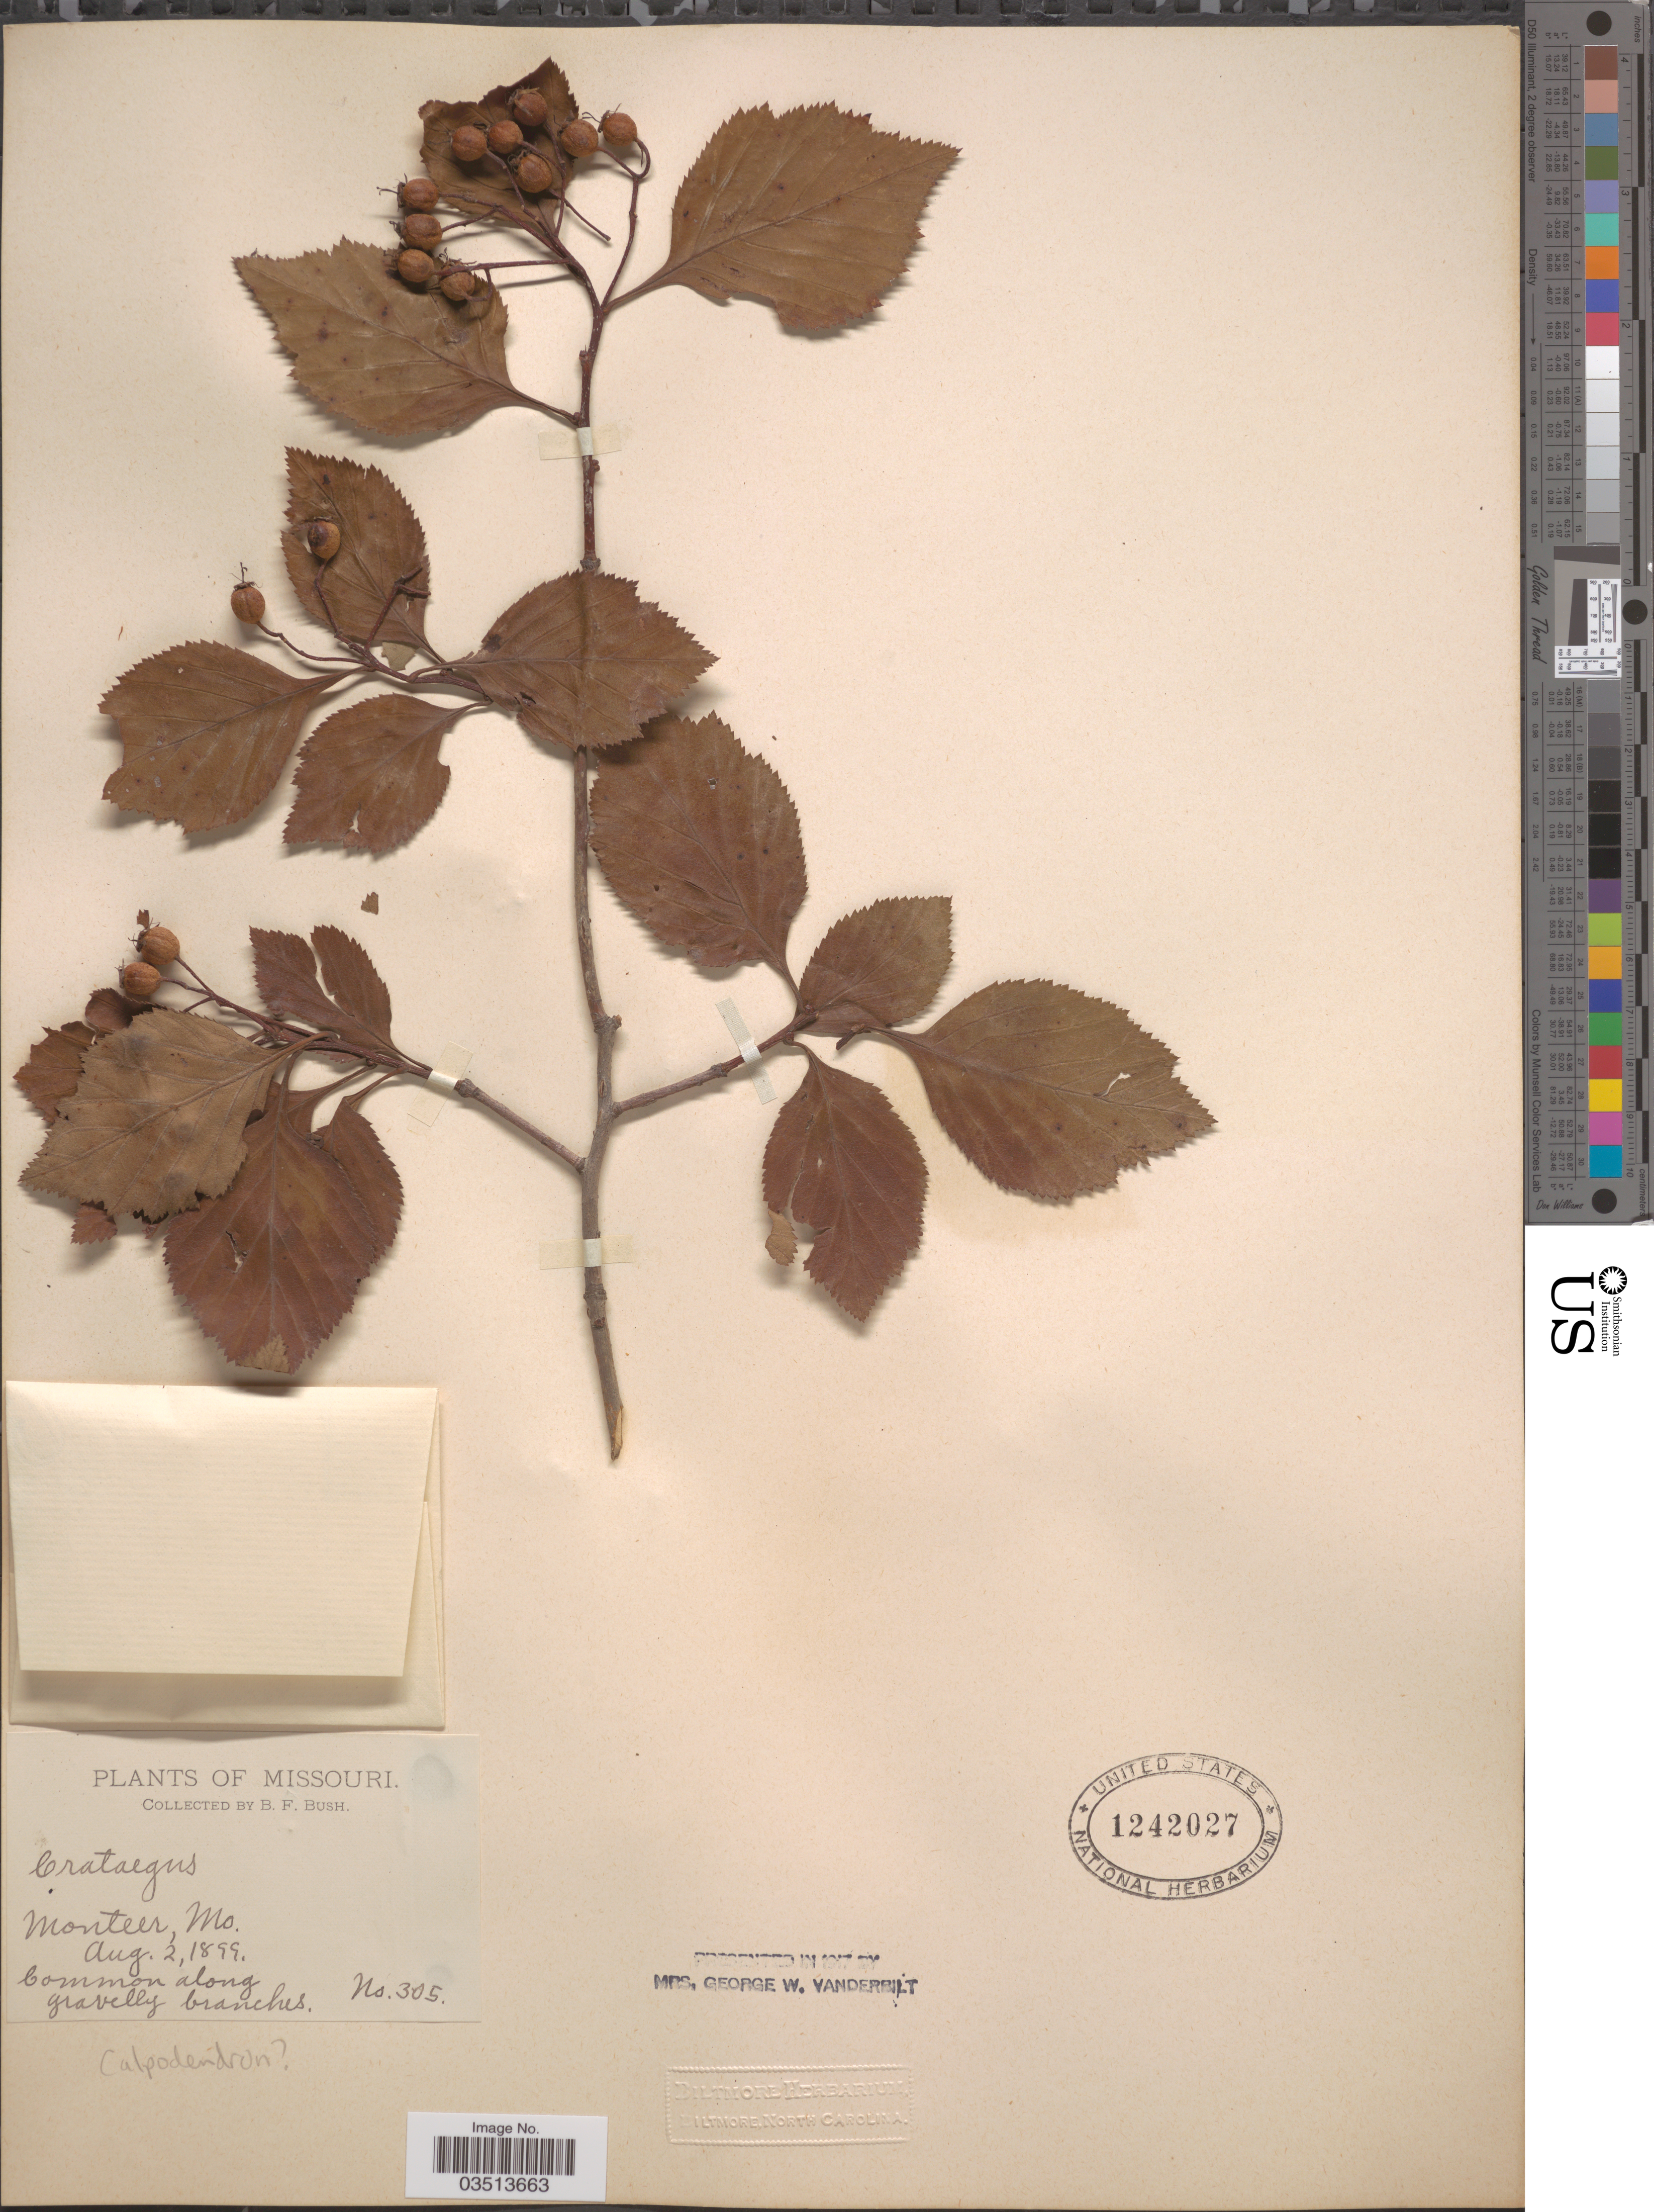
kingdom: Plantae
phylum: Tracheophyta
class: Magnoliopsida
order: Rosales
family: Rosaceae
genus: Crataegus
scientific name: Crataegus calpodendron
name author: (Ehrh.) Medik.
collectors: B. F. Bush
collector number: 305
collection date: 1899-08-02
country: United States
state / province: Missouri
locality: Monteer.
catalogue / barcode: US 1242027